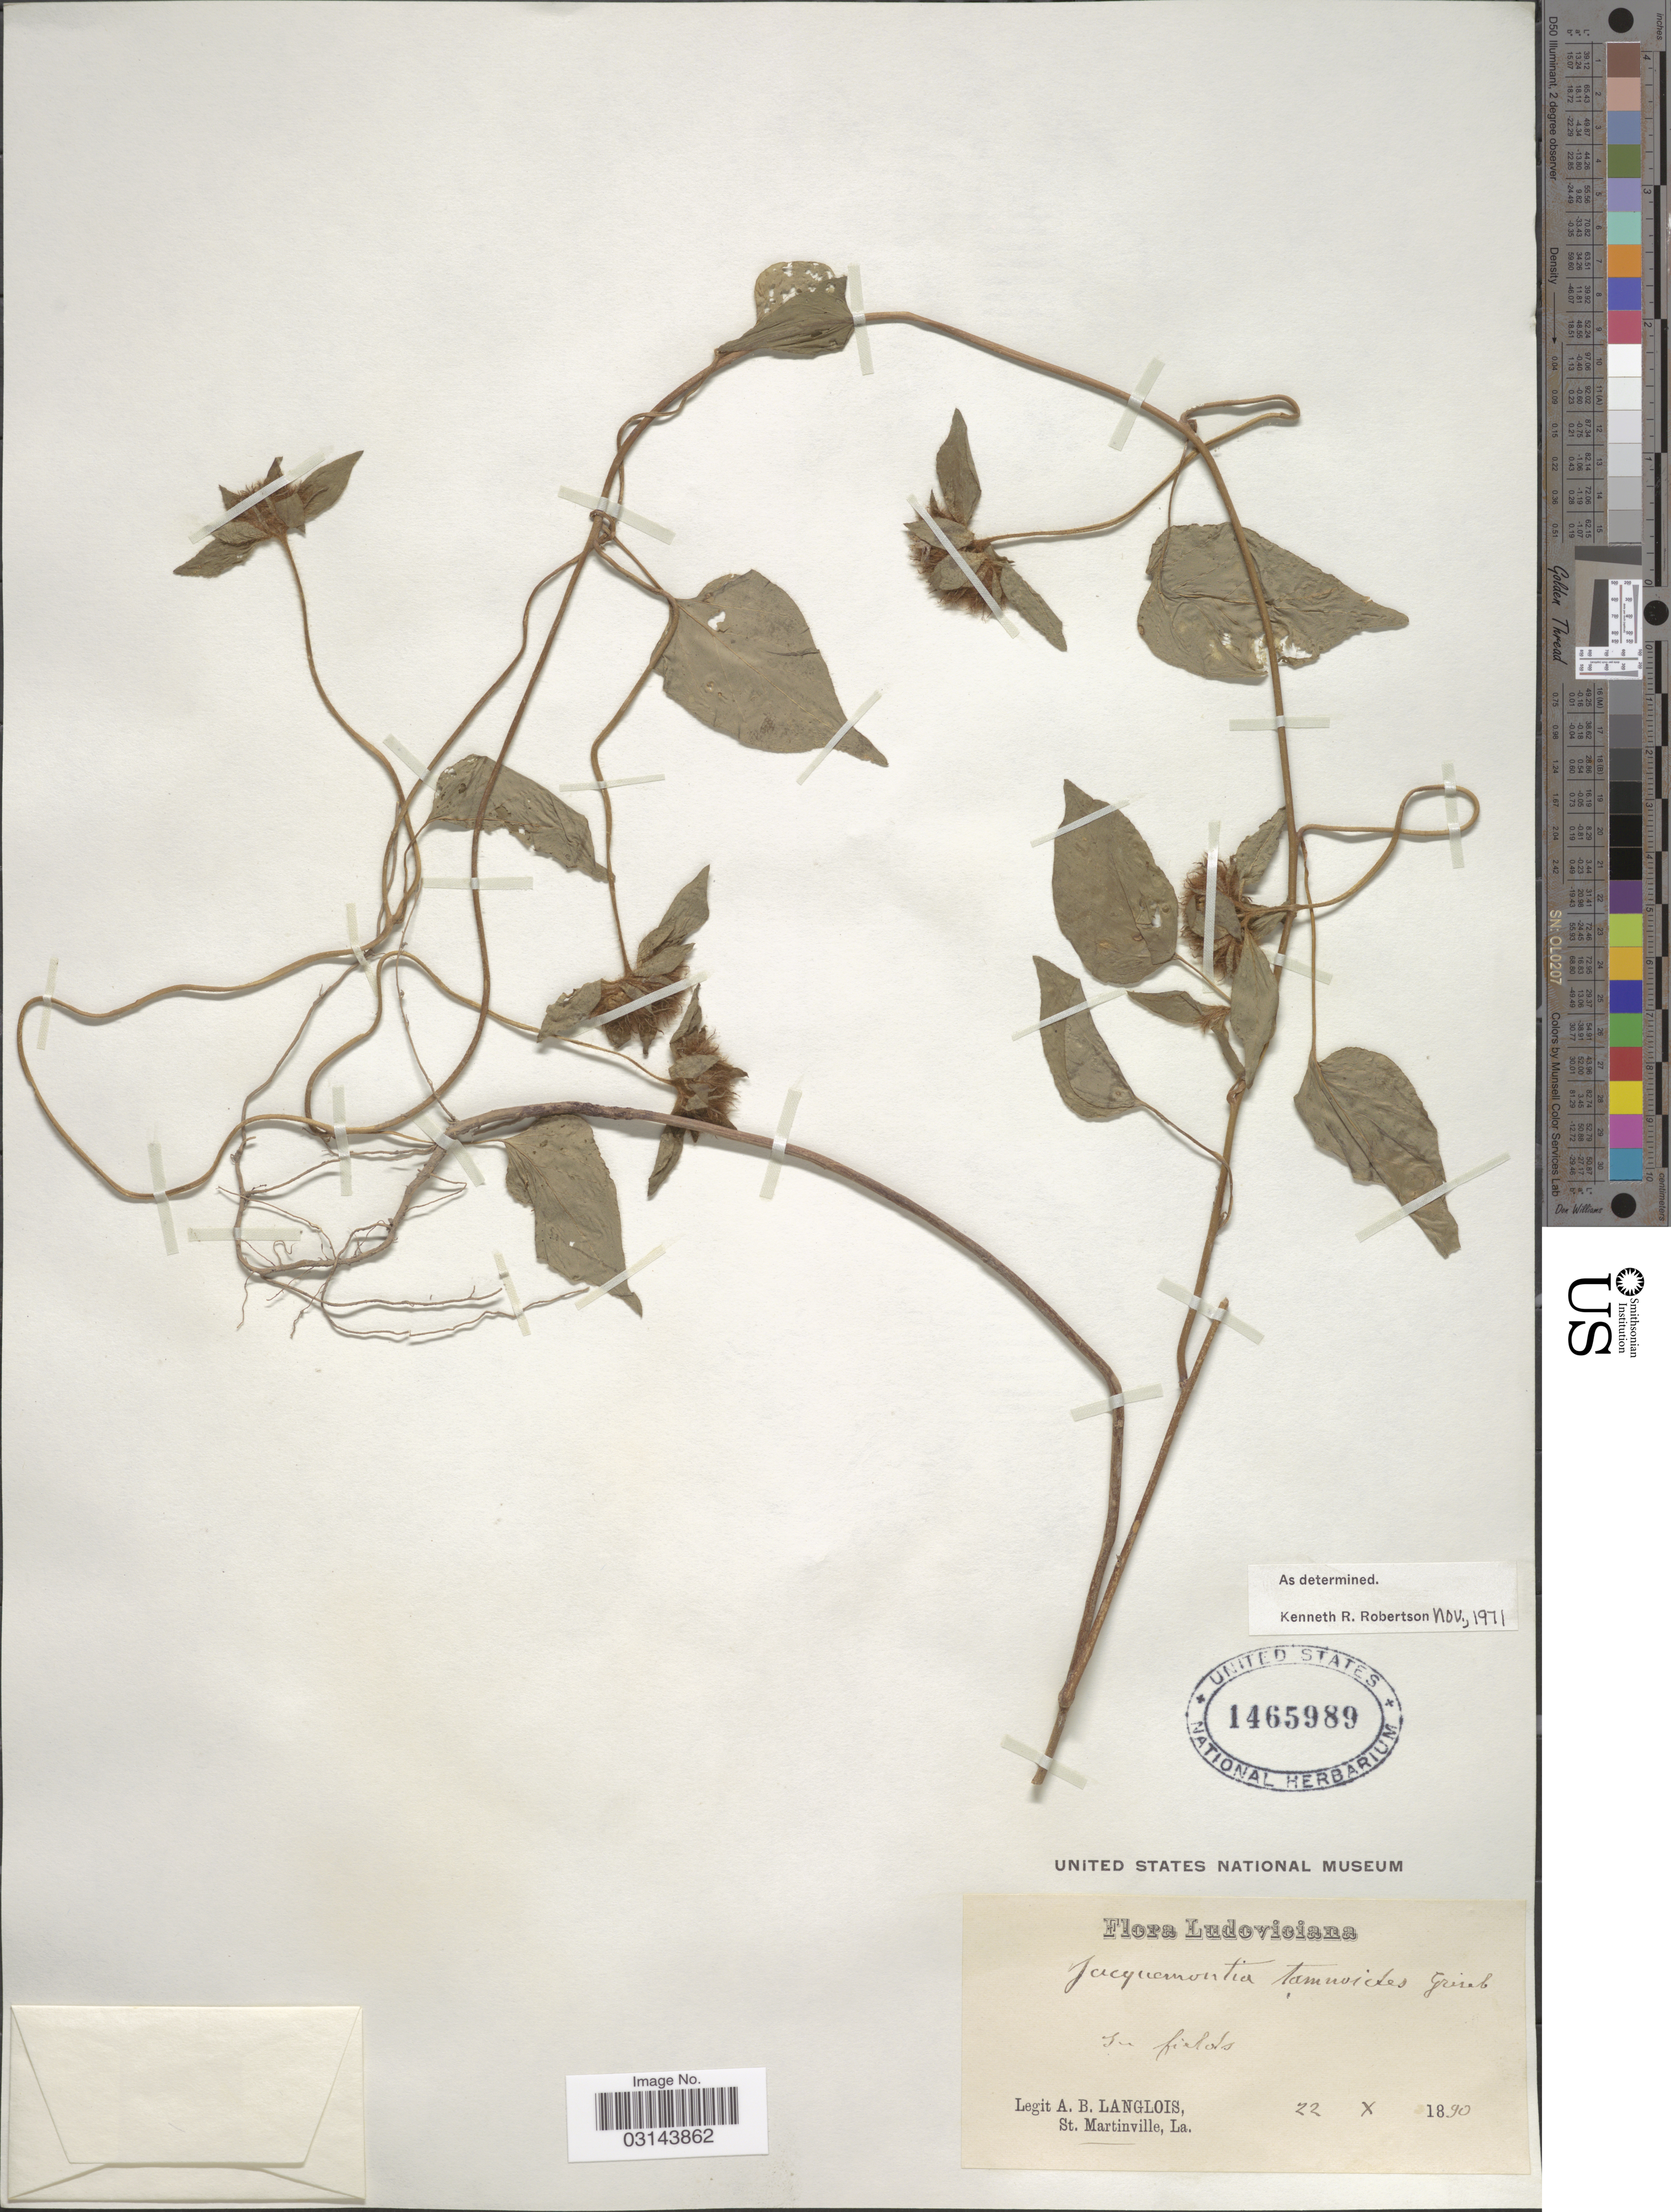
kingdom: Plantae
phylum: Tracheophyta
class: Magnoliopsida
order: Solanales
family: Convolvulaceae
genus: Jacquemontia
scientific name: Jacquemontia tamnifolia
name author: (L.) Griseb.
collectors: A. Langlois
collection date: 1890-10-22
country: United States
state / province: Louisiana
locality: Ludoviciana. In fields.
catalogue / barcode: US 1465989